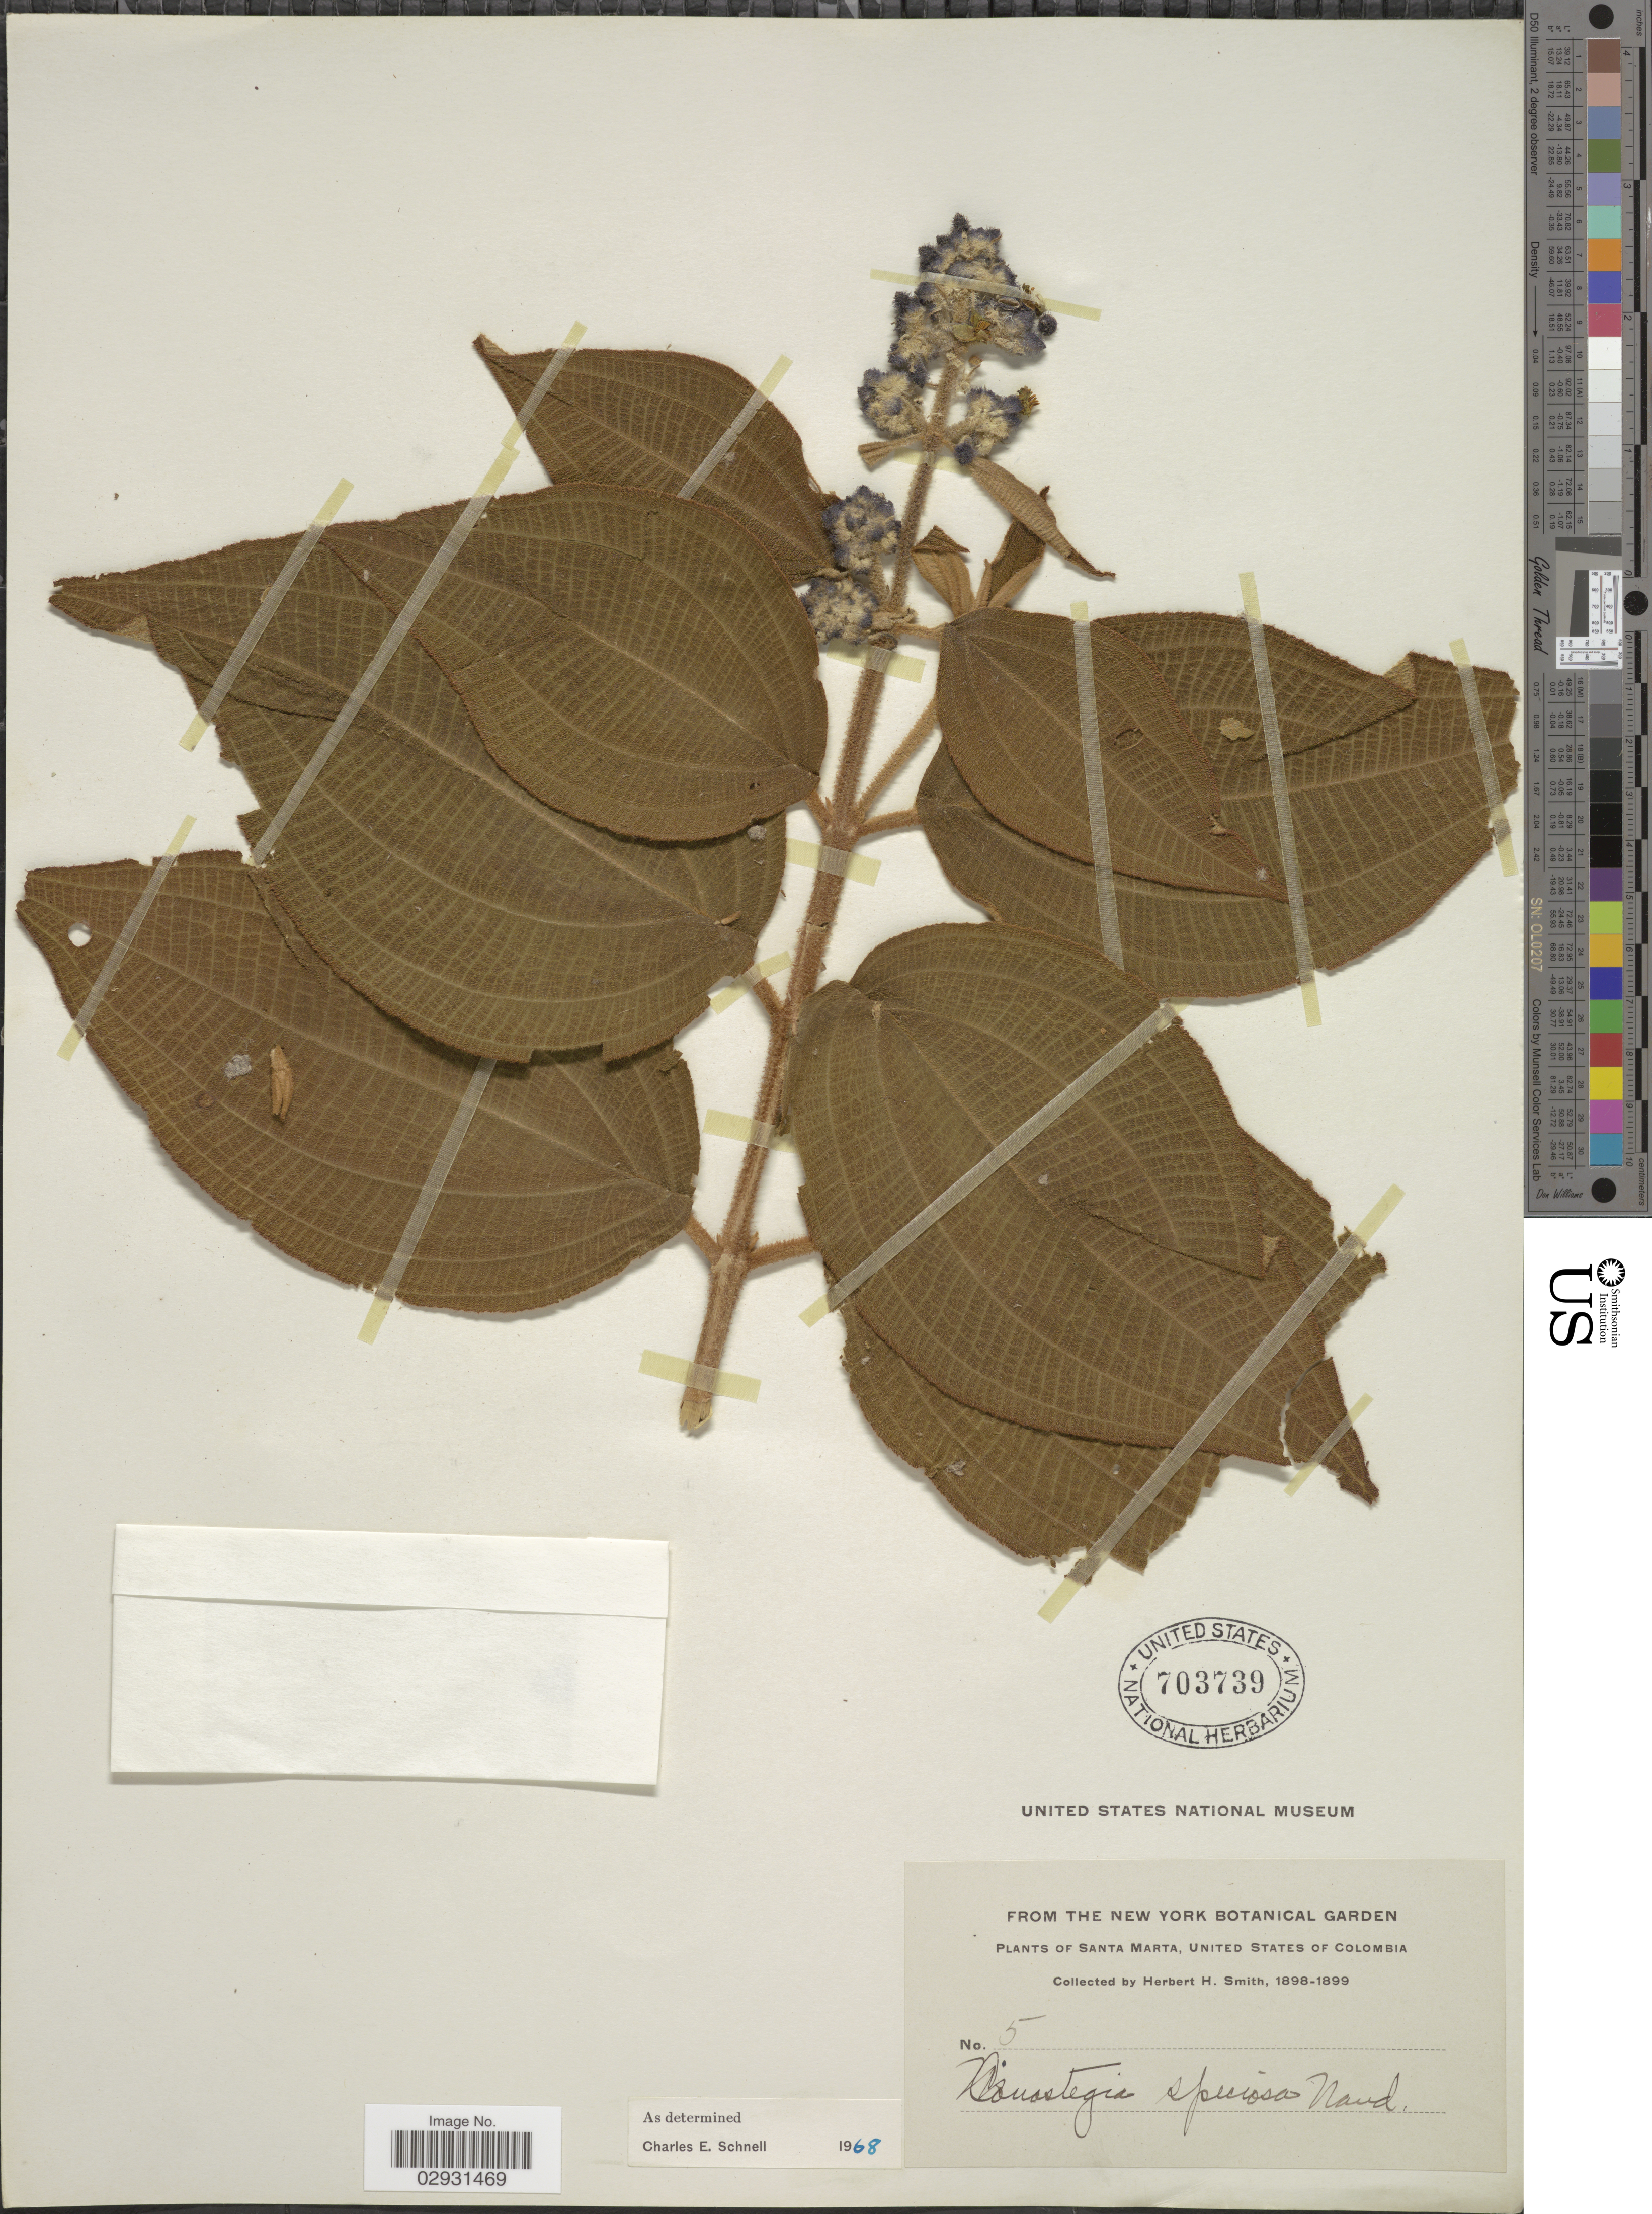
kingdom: Plantae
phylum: Tracheophyta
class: Magnoliopsida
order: Myrtales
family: Melastomataceae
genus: Conostegia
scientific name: Conostegia speciosa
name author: Naudin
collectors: Herbert H. Smith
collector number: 5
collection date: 1898/1899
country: Colombia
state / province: Magdalena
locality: Santa Marta, United States of Colombia.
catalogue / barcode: US 703739